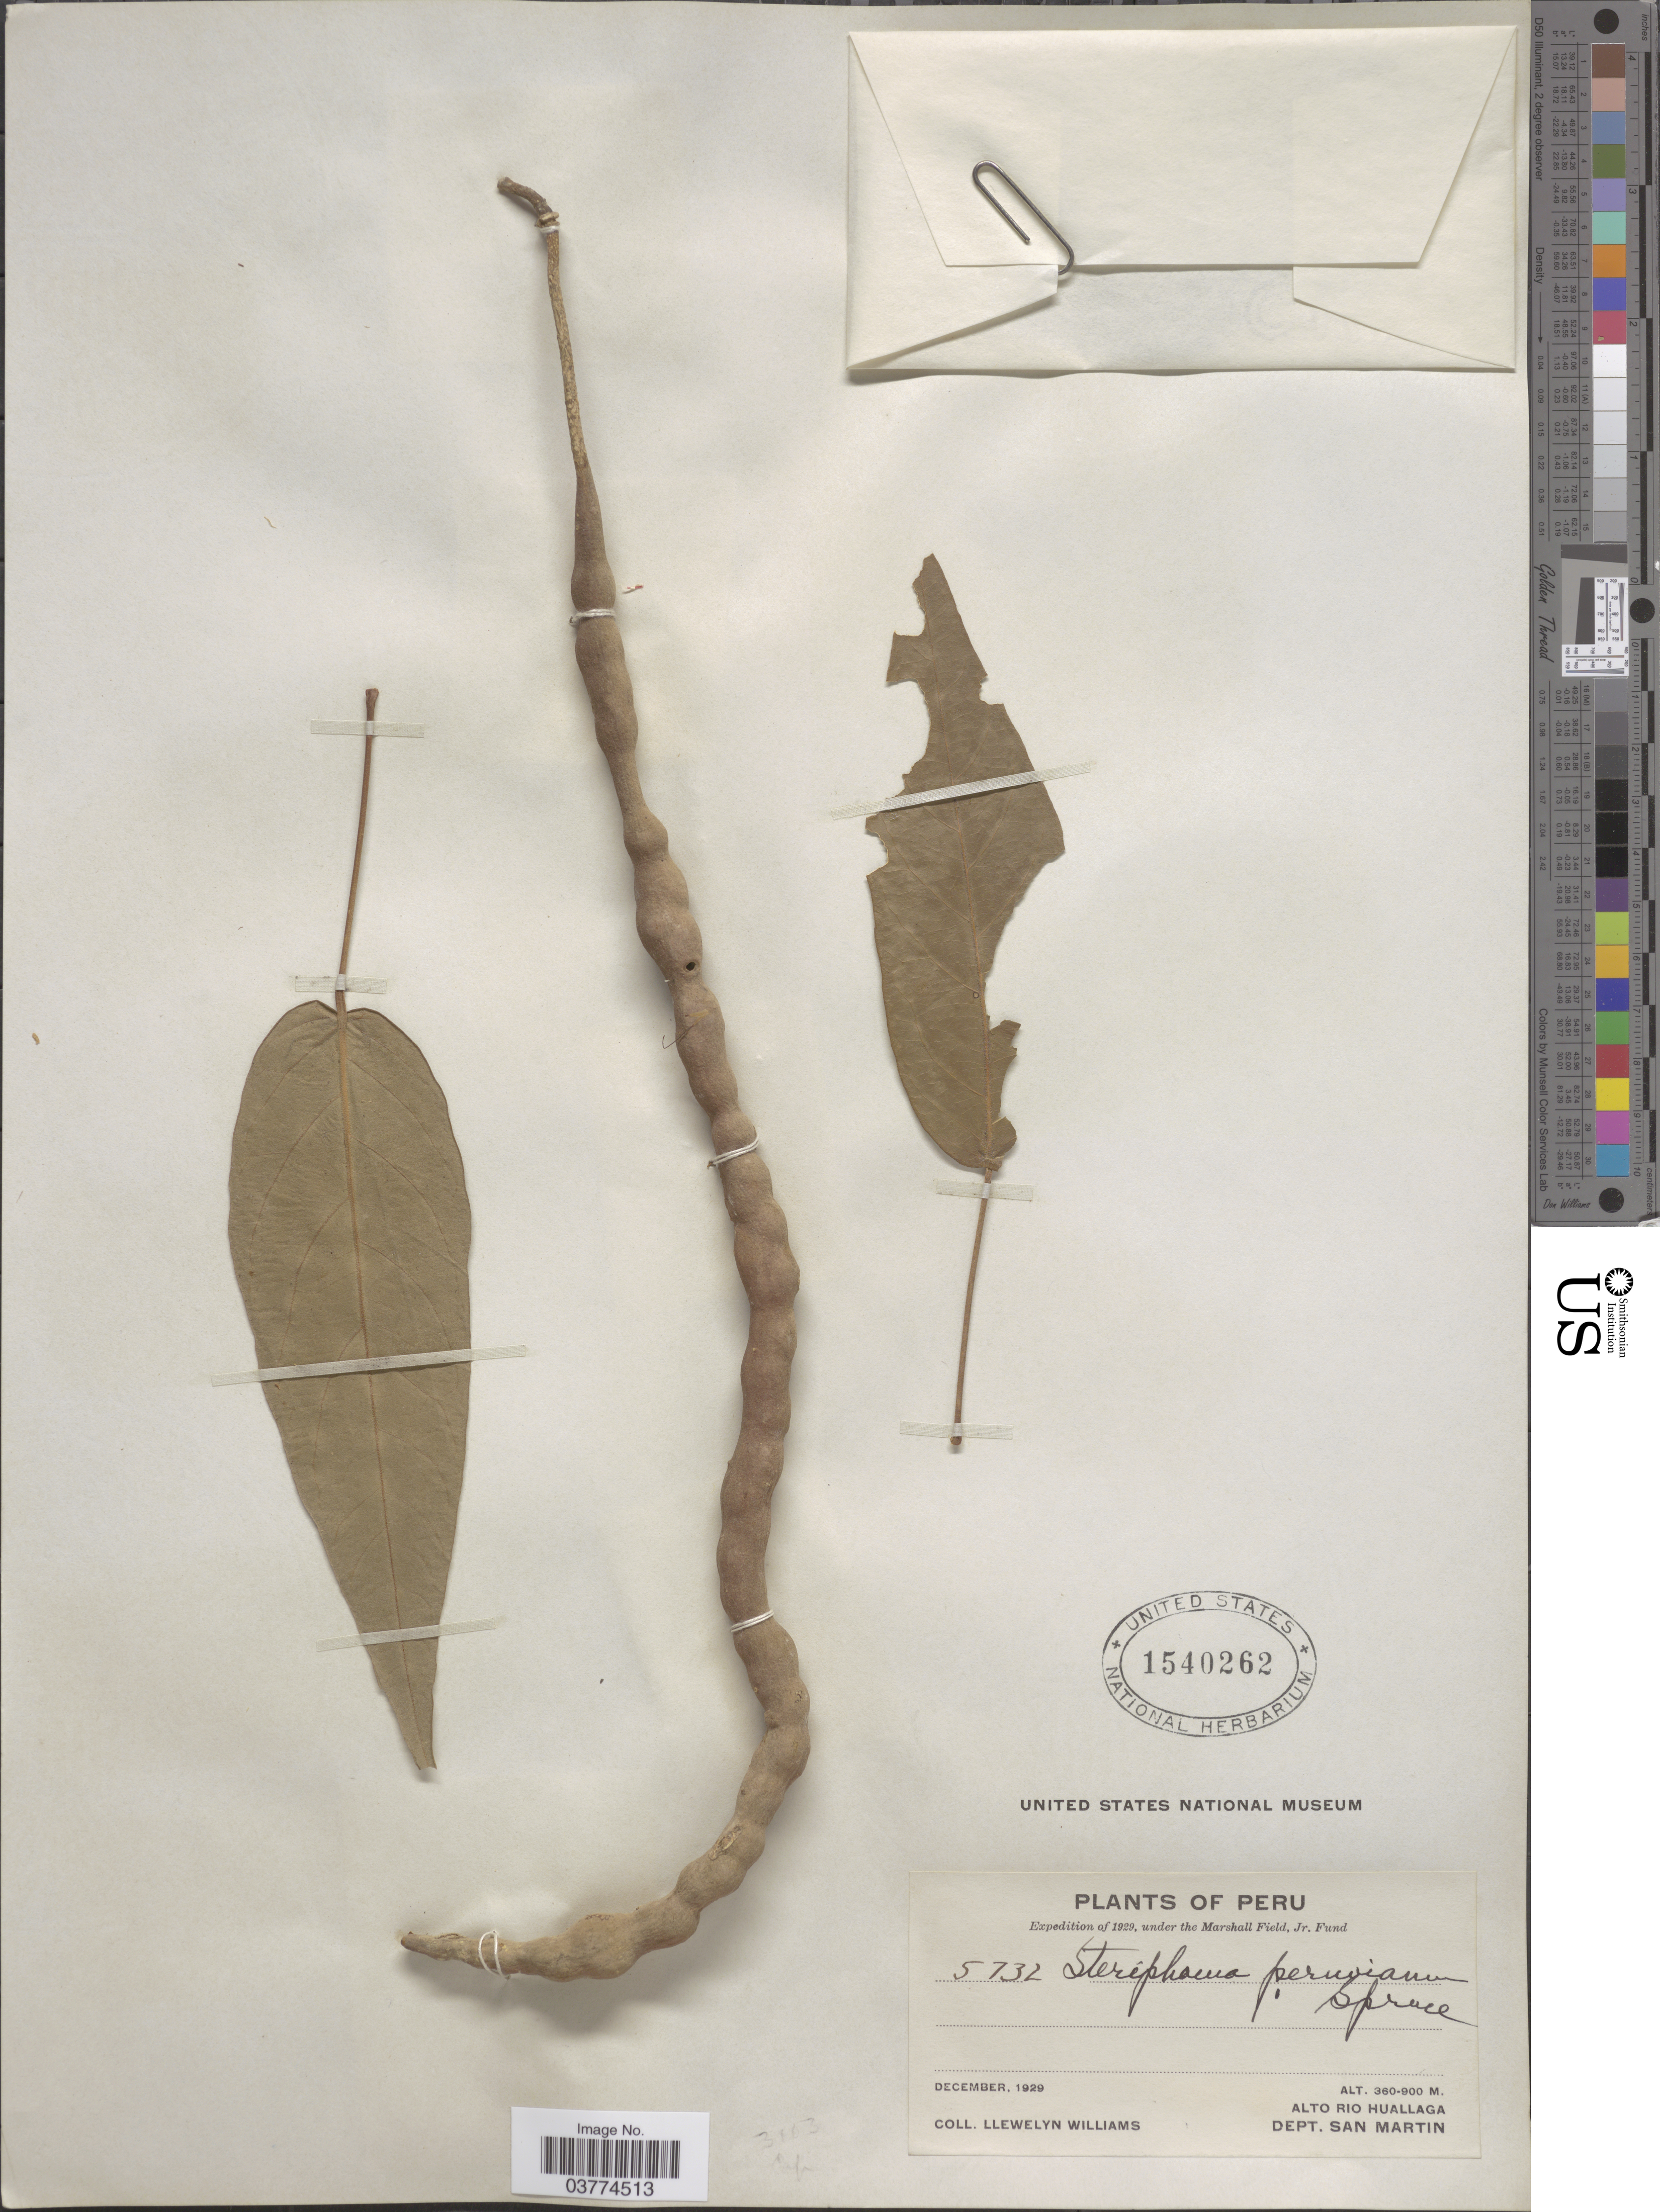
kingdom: Plantae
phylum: Tracheophyta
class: Magnoliopsida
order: Brassicales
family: Capparaceae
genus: Steriphoma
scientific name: Steriphoma peruvianum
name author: Spruce ex Eichler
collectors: Ll. Williams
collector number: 5732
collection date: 1929-12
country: Peru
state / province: San Martín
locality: Alto Rio Huallaga. Dept. San Martin.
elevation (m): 360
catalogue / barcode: US 1540262